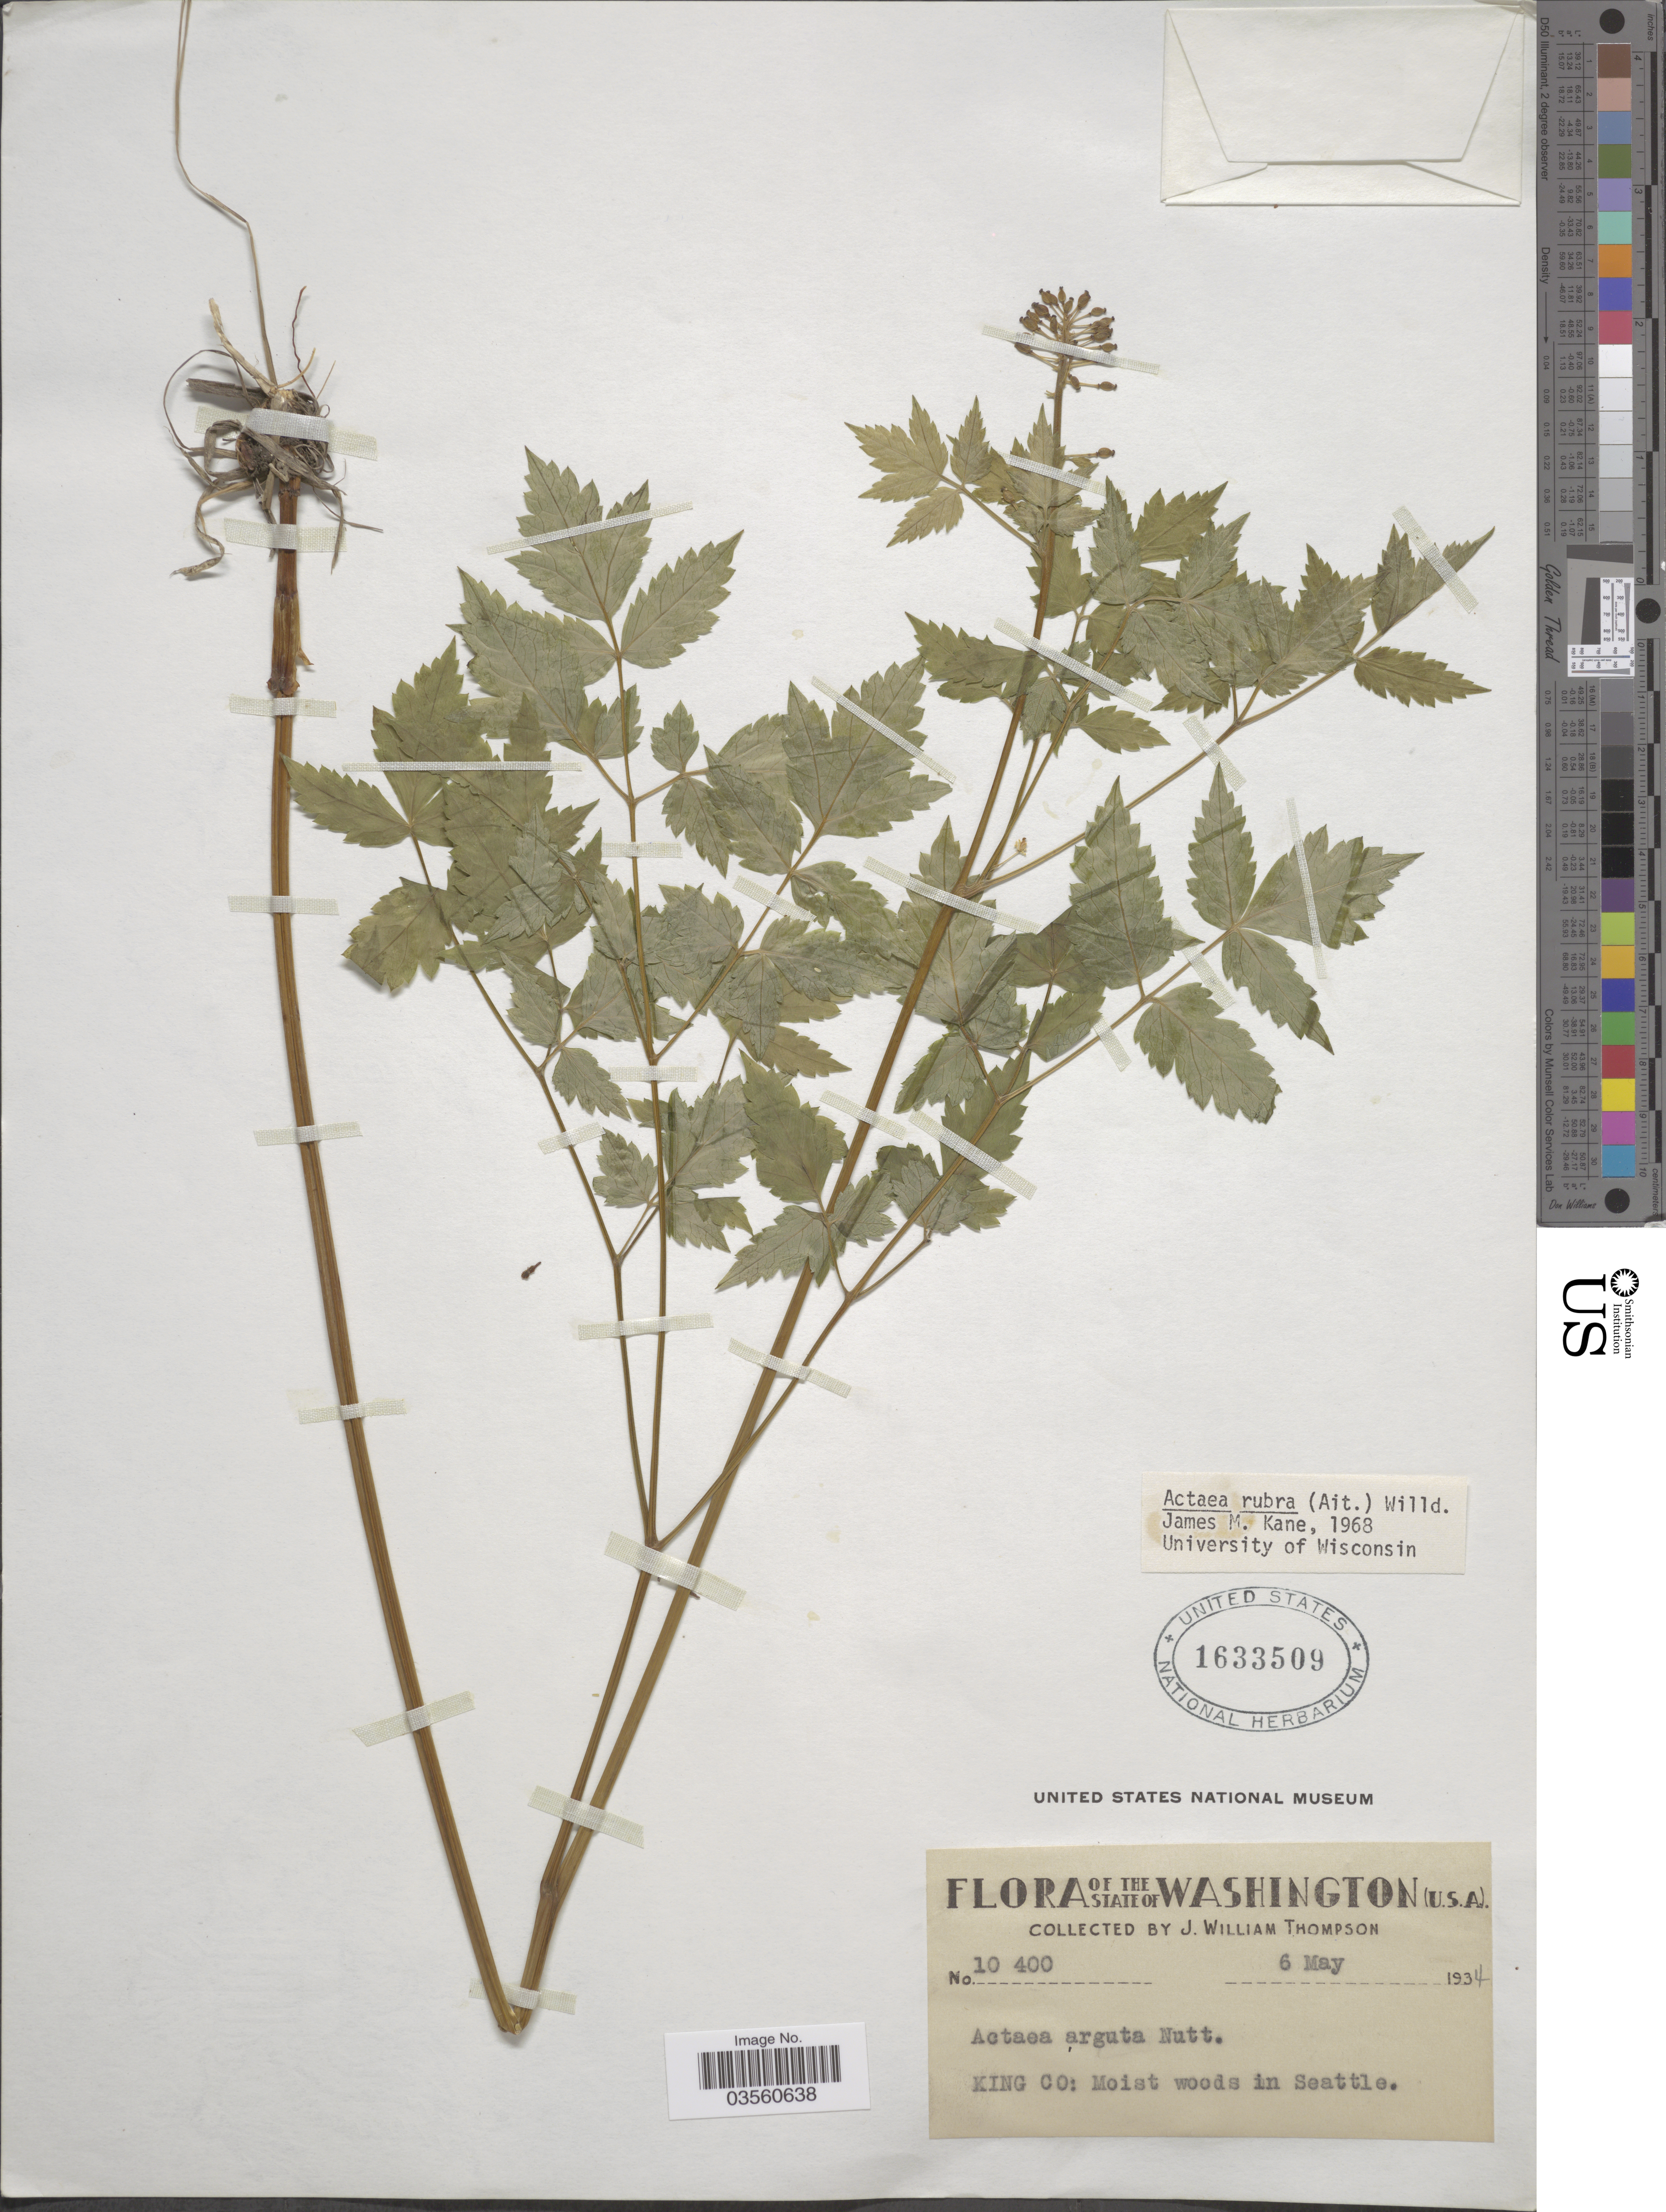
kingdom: Plantae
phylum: Tracheophyta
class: Magnoliopsida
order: Ranunculales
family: Ranunculaceae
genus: Actaea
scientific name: Actaea rubra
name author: (Aiton) Willd.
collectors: J. W. Thompson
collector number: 10400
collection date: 1934-05-06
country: United States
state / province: Washington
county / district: King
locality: King Co: Mpoist woods in Seattle.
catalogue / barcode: US 1633509